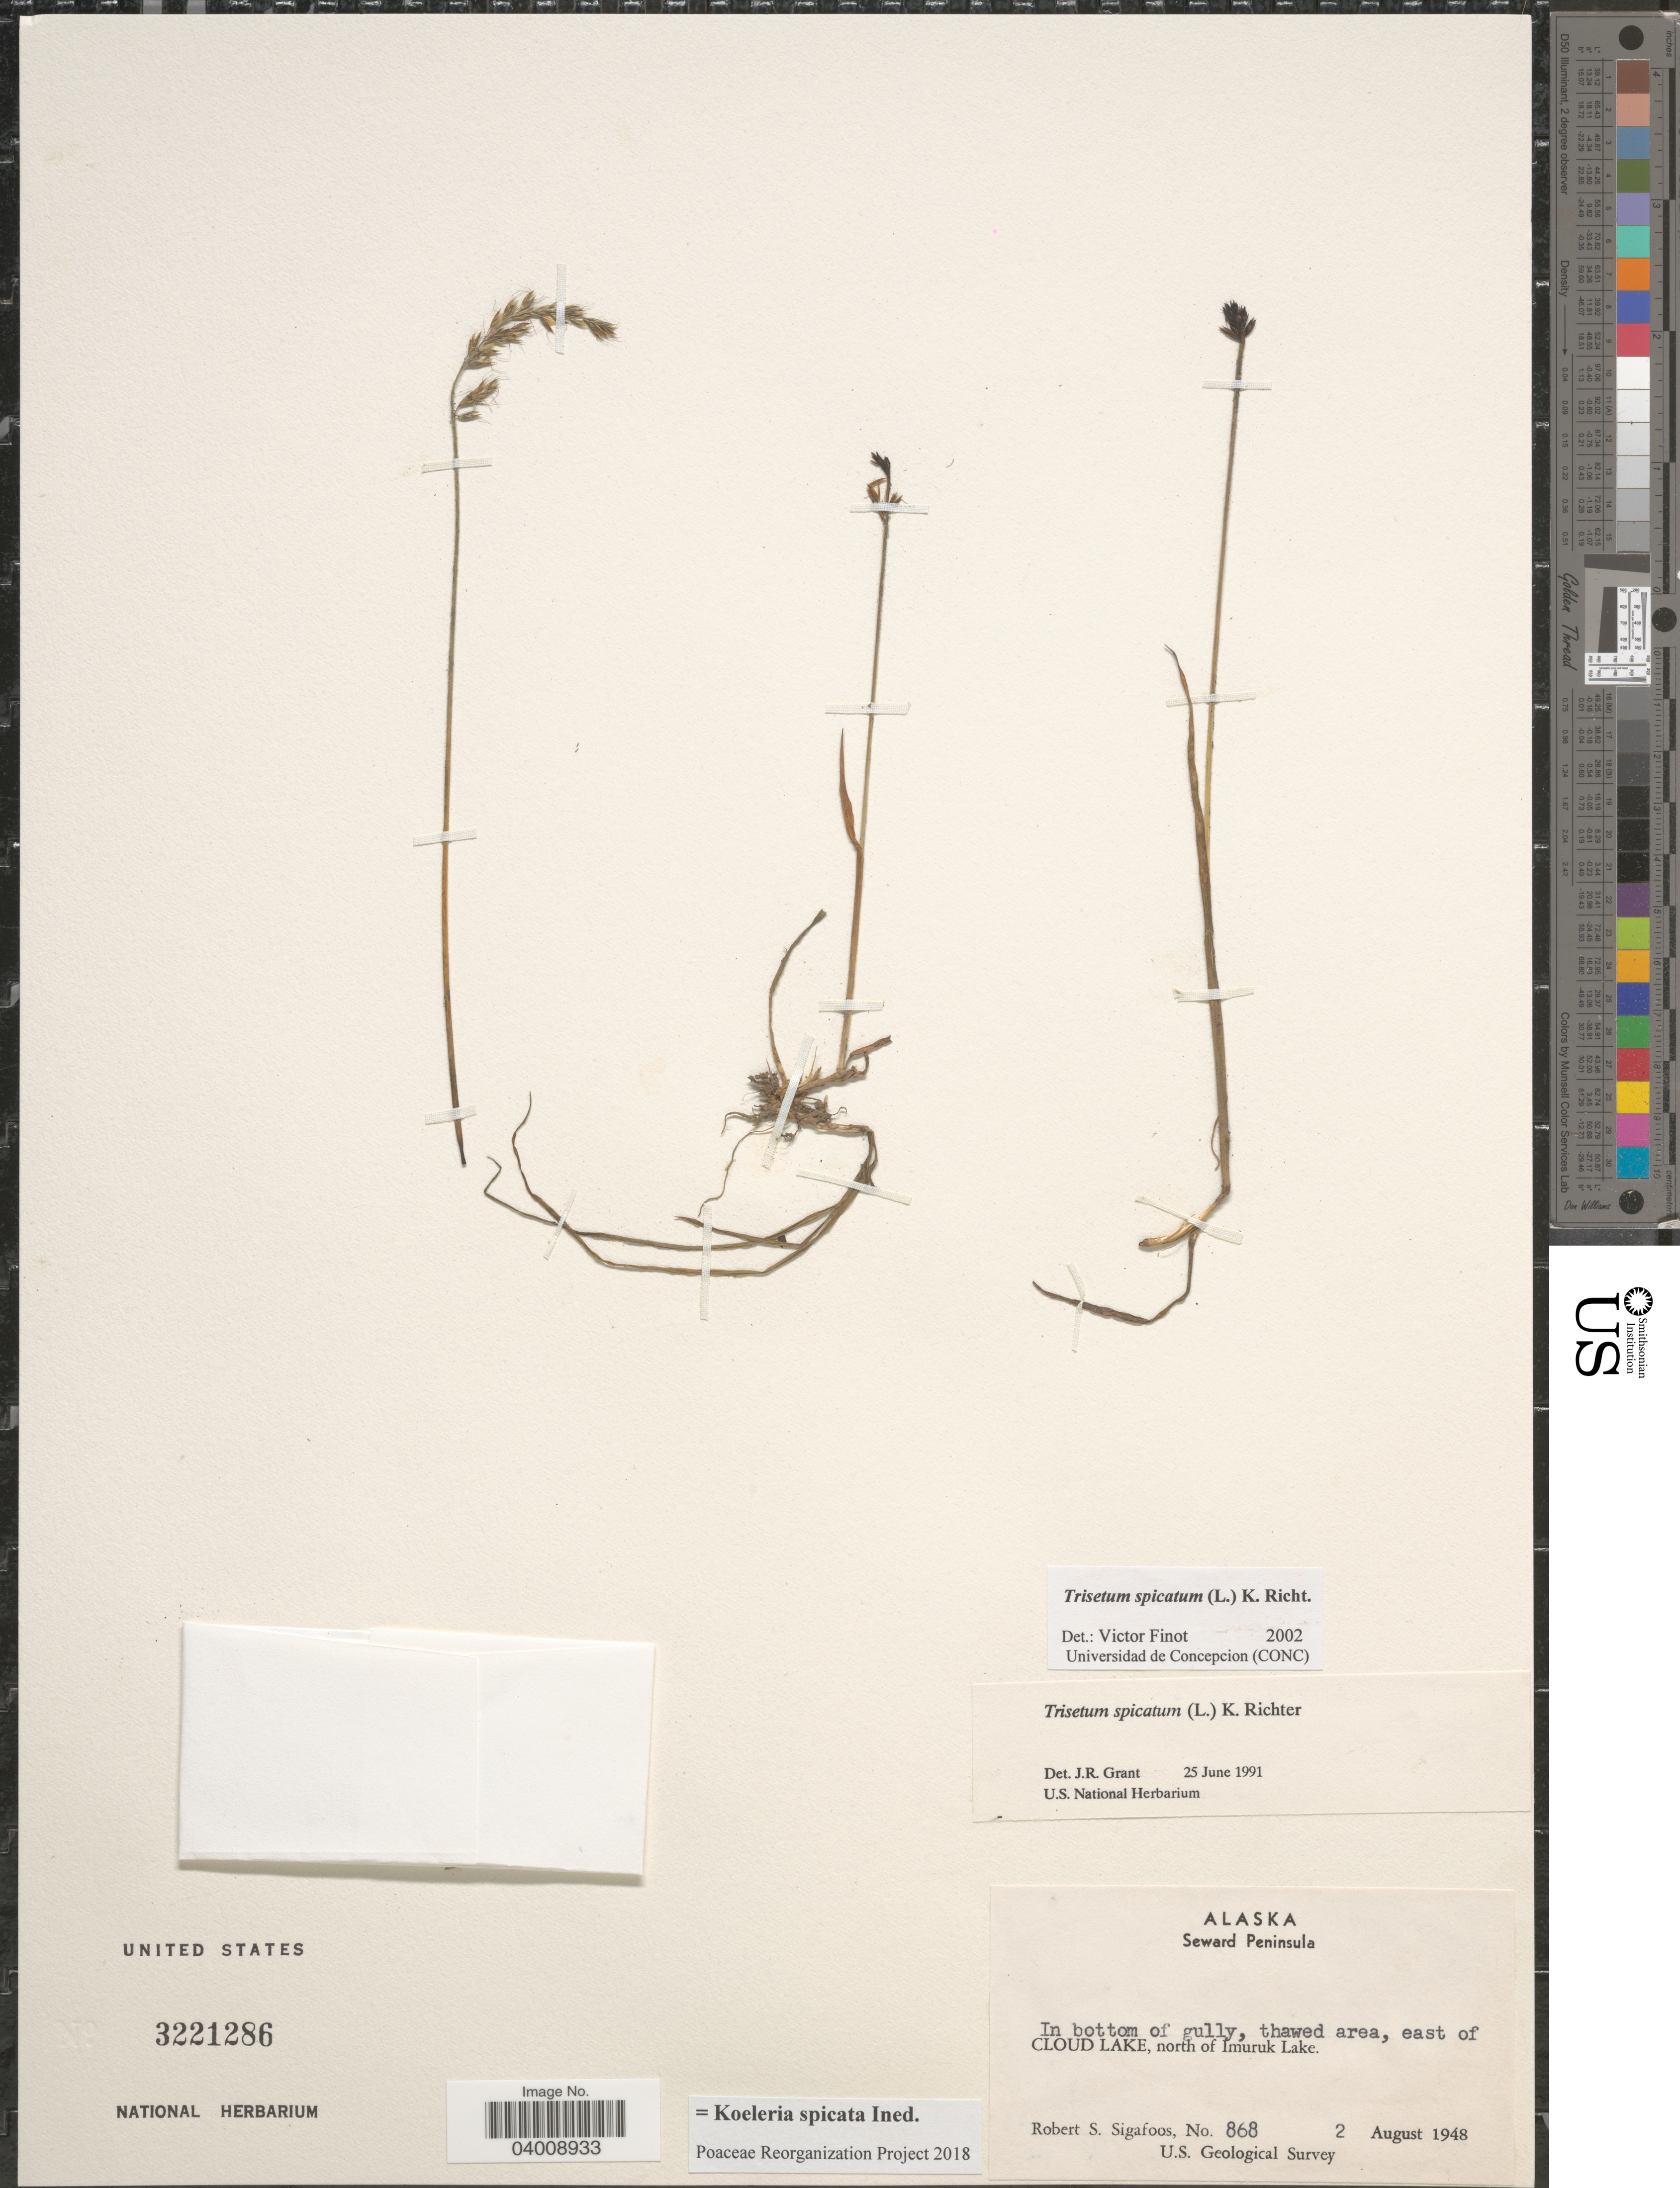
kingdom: Plantae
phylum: Tracheophyta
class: Liliopsida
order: Poales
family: Poaceae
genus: Koeleria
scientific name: Koeleria spicata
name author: (L.) Barberá et al.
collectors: R. Sigafoos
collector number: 868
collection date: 1948-08-02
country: United States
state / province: Alaska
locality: Seward Peninsula. IN bottom of gully, thawed area, east of Cloud Lake, north of Imuruk Lake.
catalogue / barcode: US 3221286